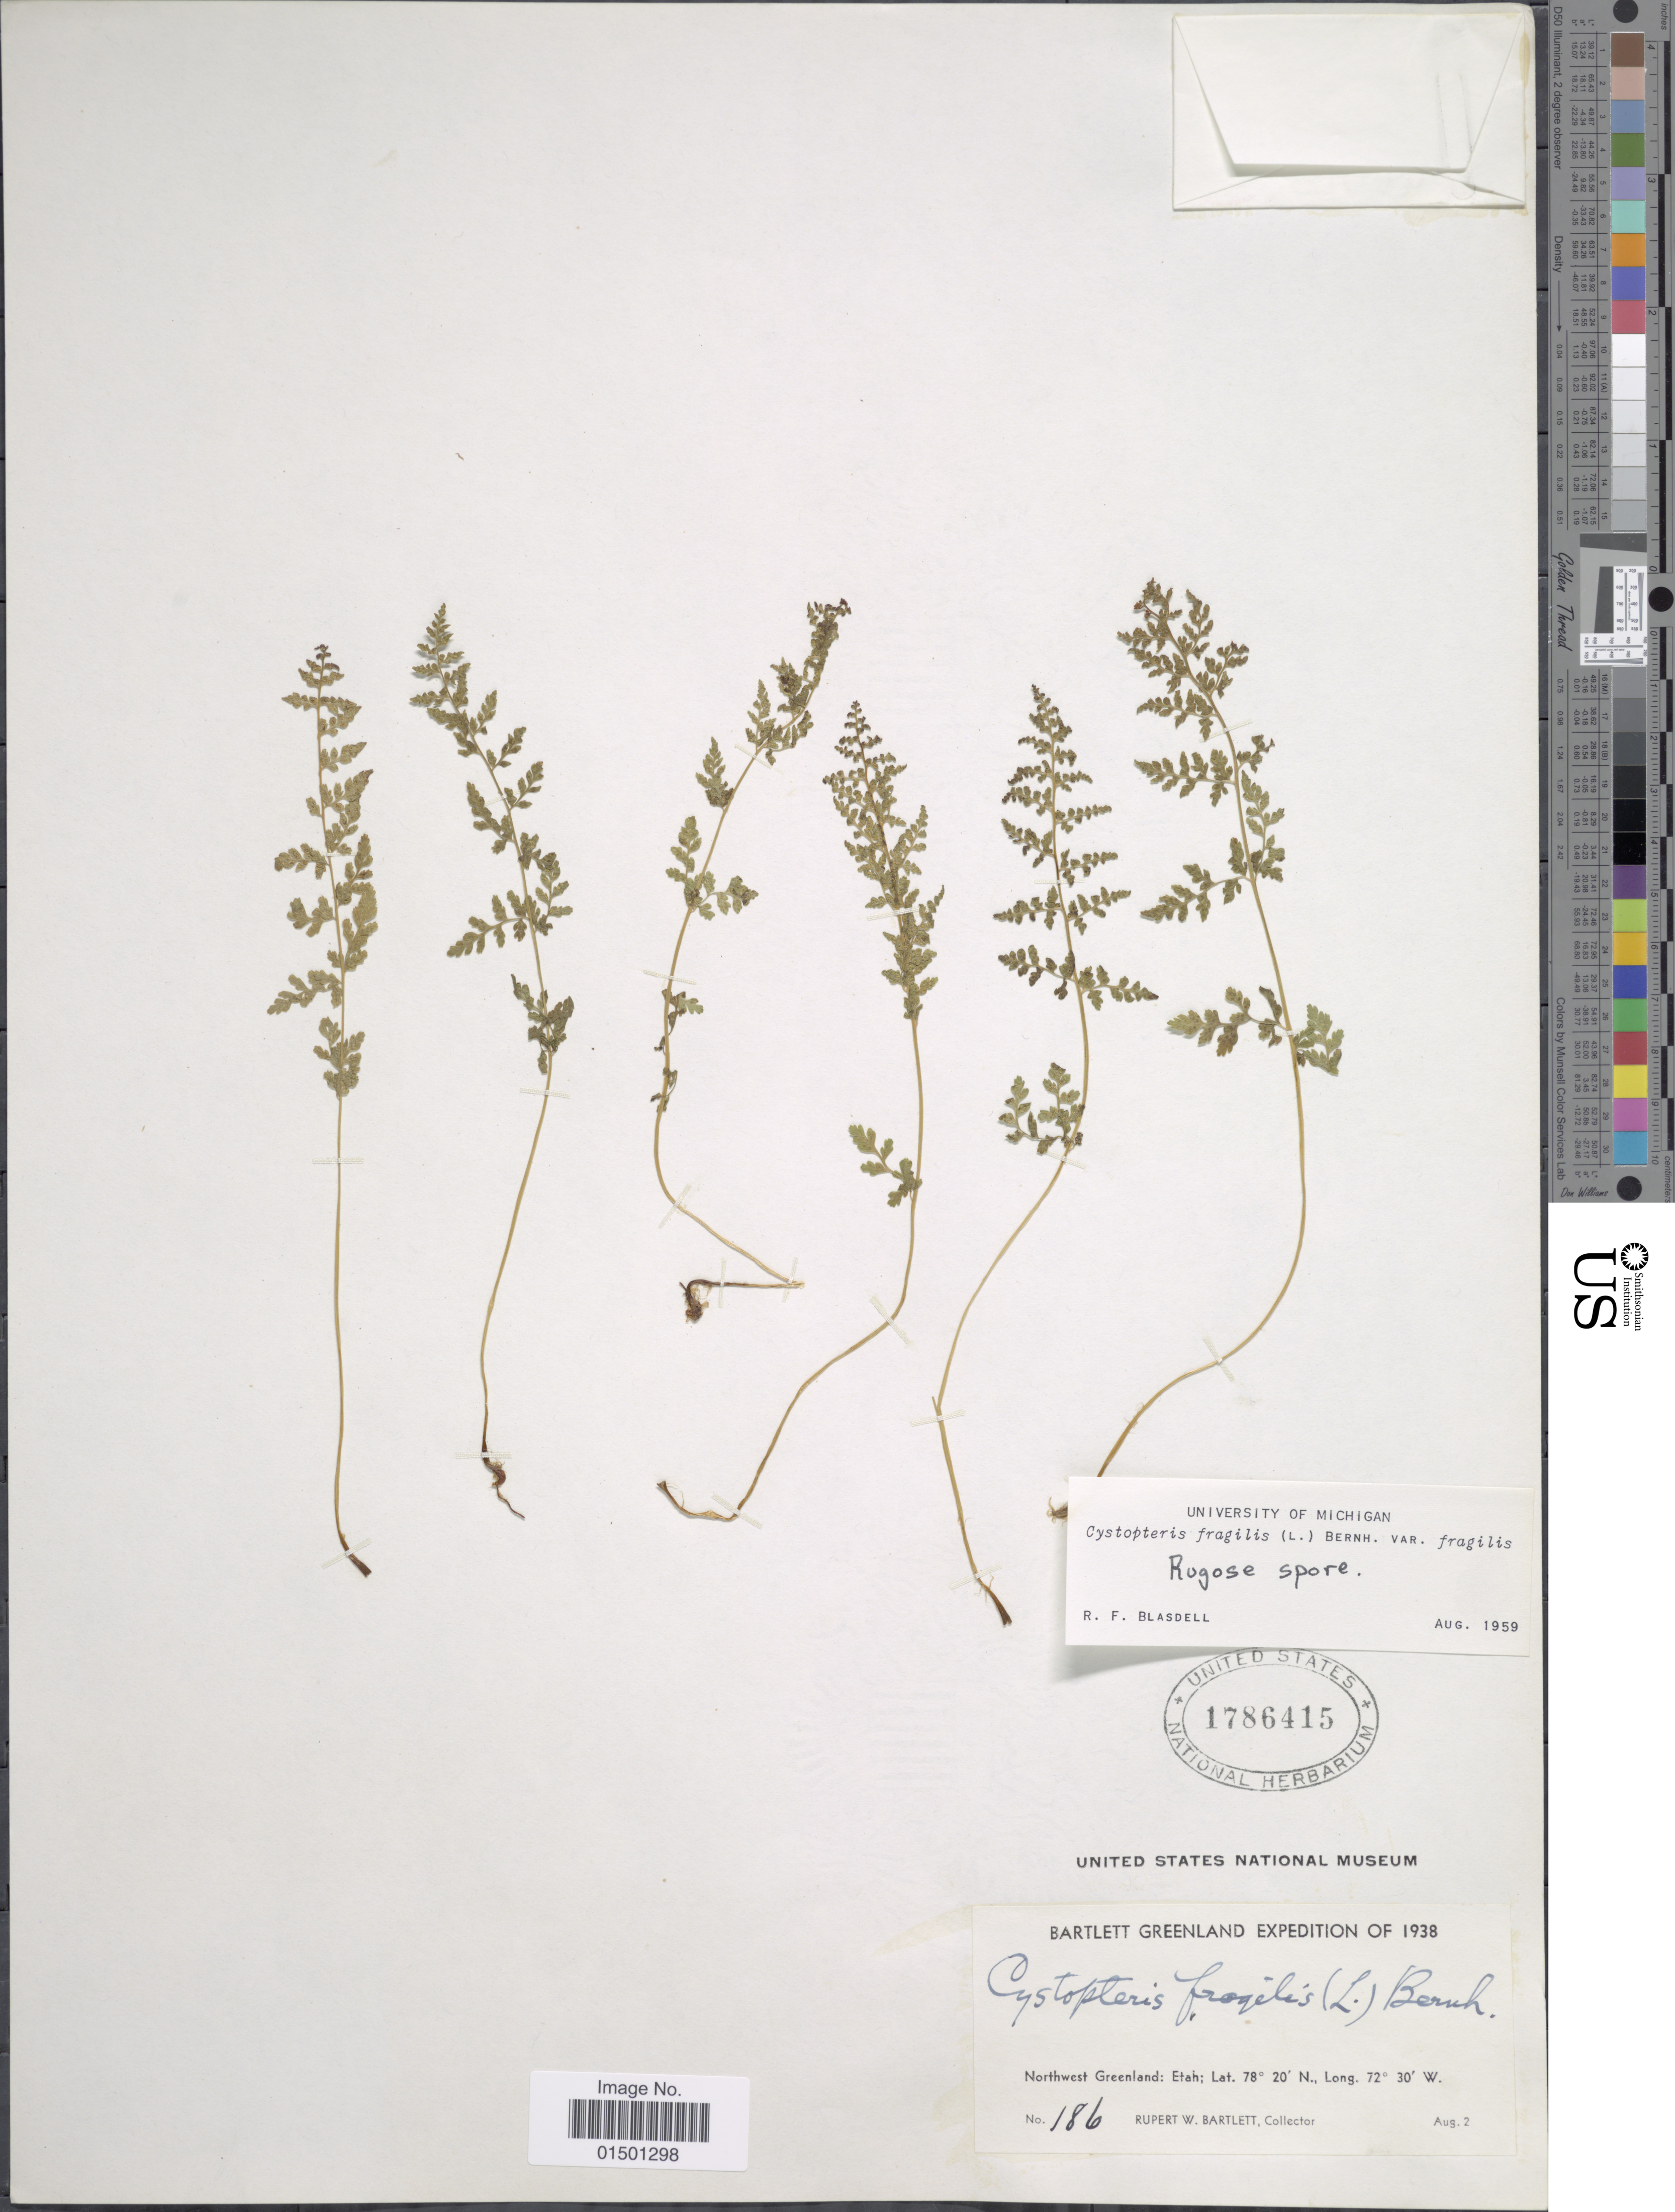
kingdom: Plantae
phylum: Tracheophyta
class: Polypodiopsida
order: Polypodiales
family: Cystopteridaceae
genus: Cystopteris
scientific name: Cystopteris fragilis var. dickieana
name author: B. Boivin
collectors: R. W. Bartlett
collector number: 186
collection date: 1938-08-02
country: Greenland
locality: Northwest Greenland: Etah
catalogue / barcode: US 1786415